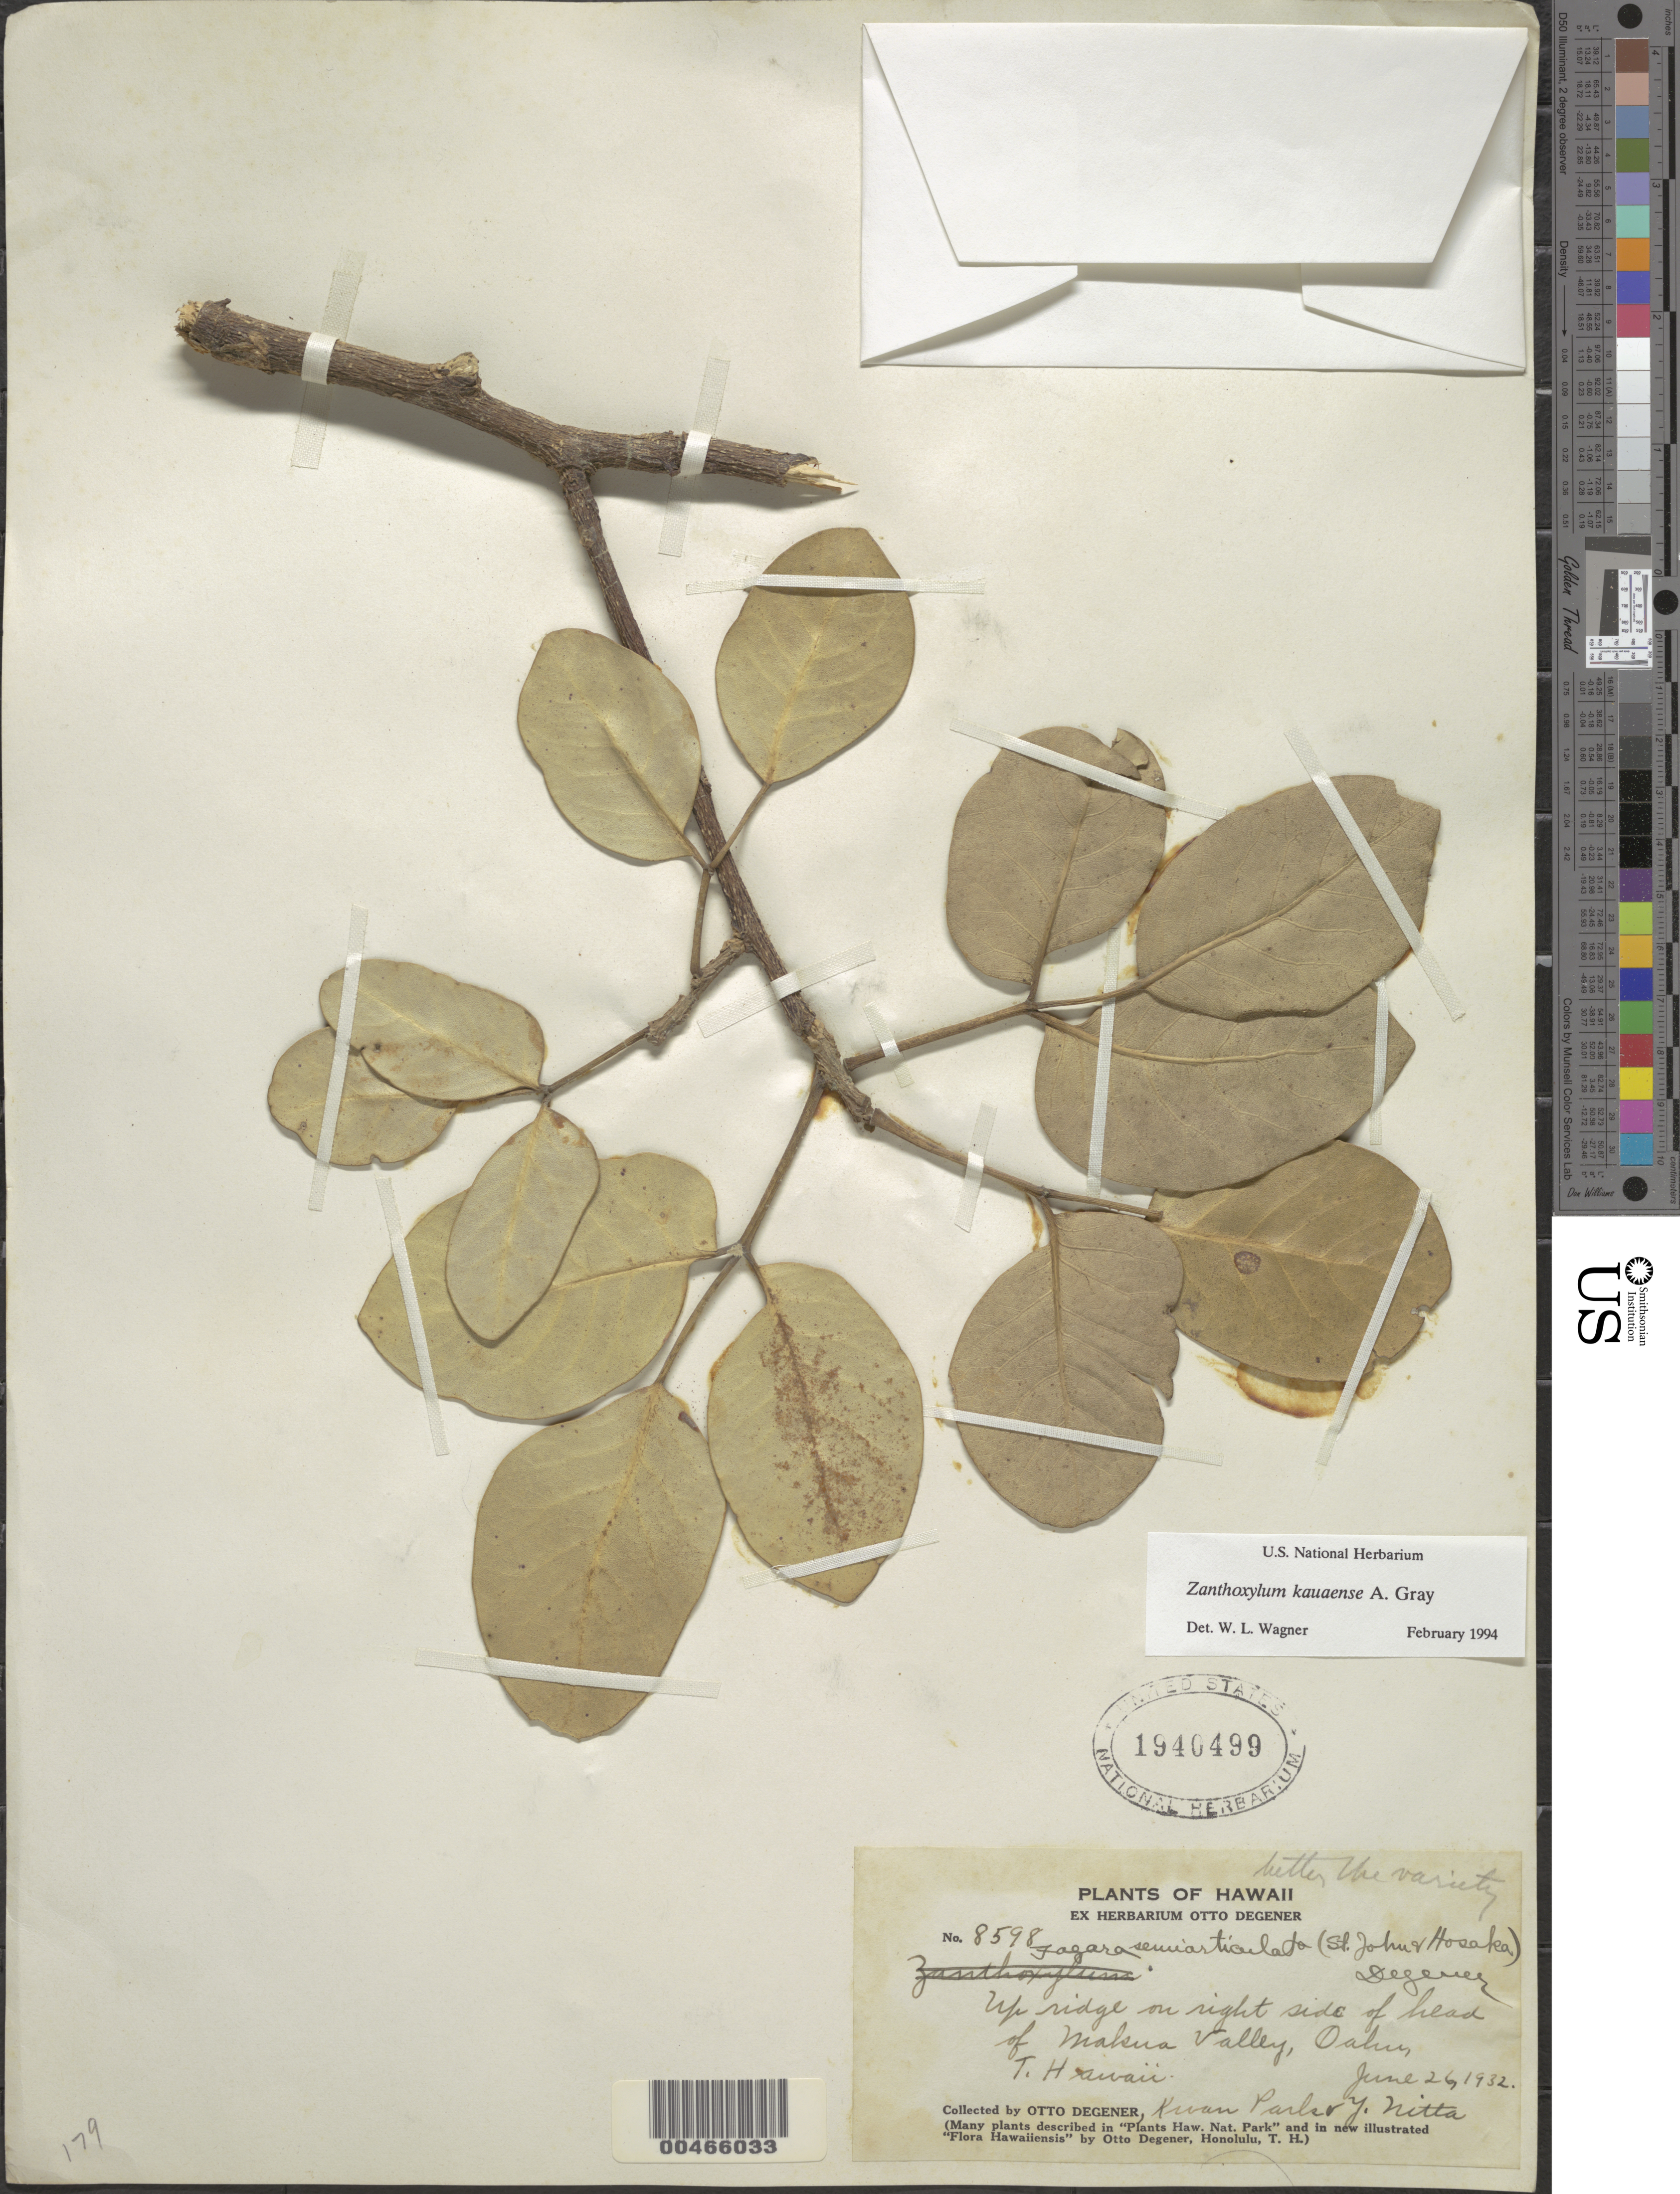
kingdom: Plantae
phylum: Tracheophyta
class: Magnoliopsida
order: Sapindales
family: Rutaceae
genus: Zanthoxylum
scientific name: Zanthoxylum kauaense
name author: A. Gray in Wilkes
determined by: Wagner, W. L., (BOT), Smithsonian Institution - National Museum of Natural History (UNITED STATES)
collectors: O. Degener, K. Park & Y. Nitta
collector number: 8598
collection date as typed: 26 Jun 1932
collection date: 1932-06-26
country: United States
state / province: Hawaii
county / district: Honolulu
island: Oahu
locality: Up ridge on right side of head of Makua Valley.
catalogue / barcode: US 1940499